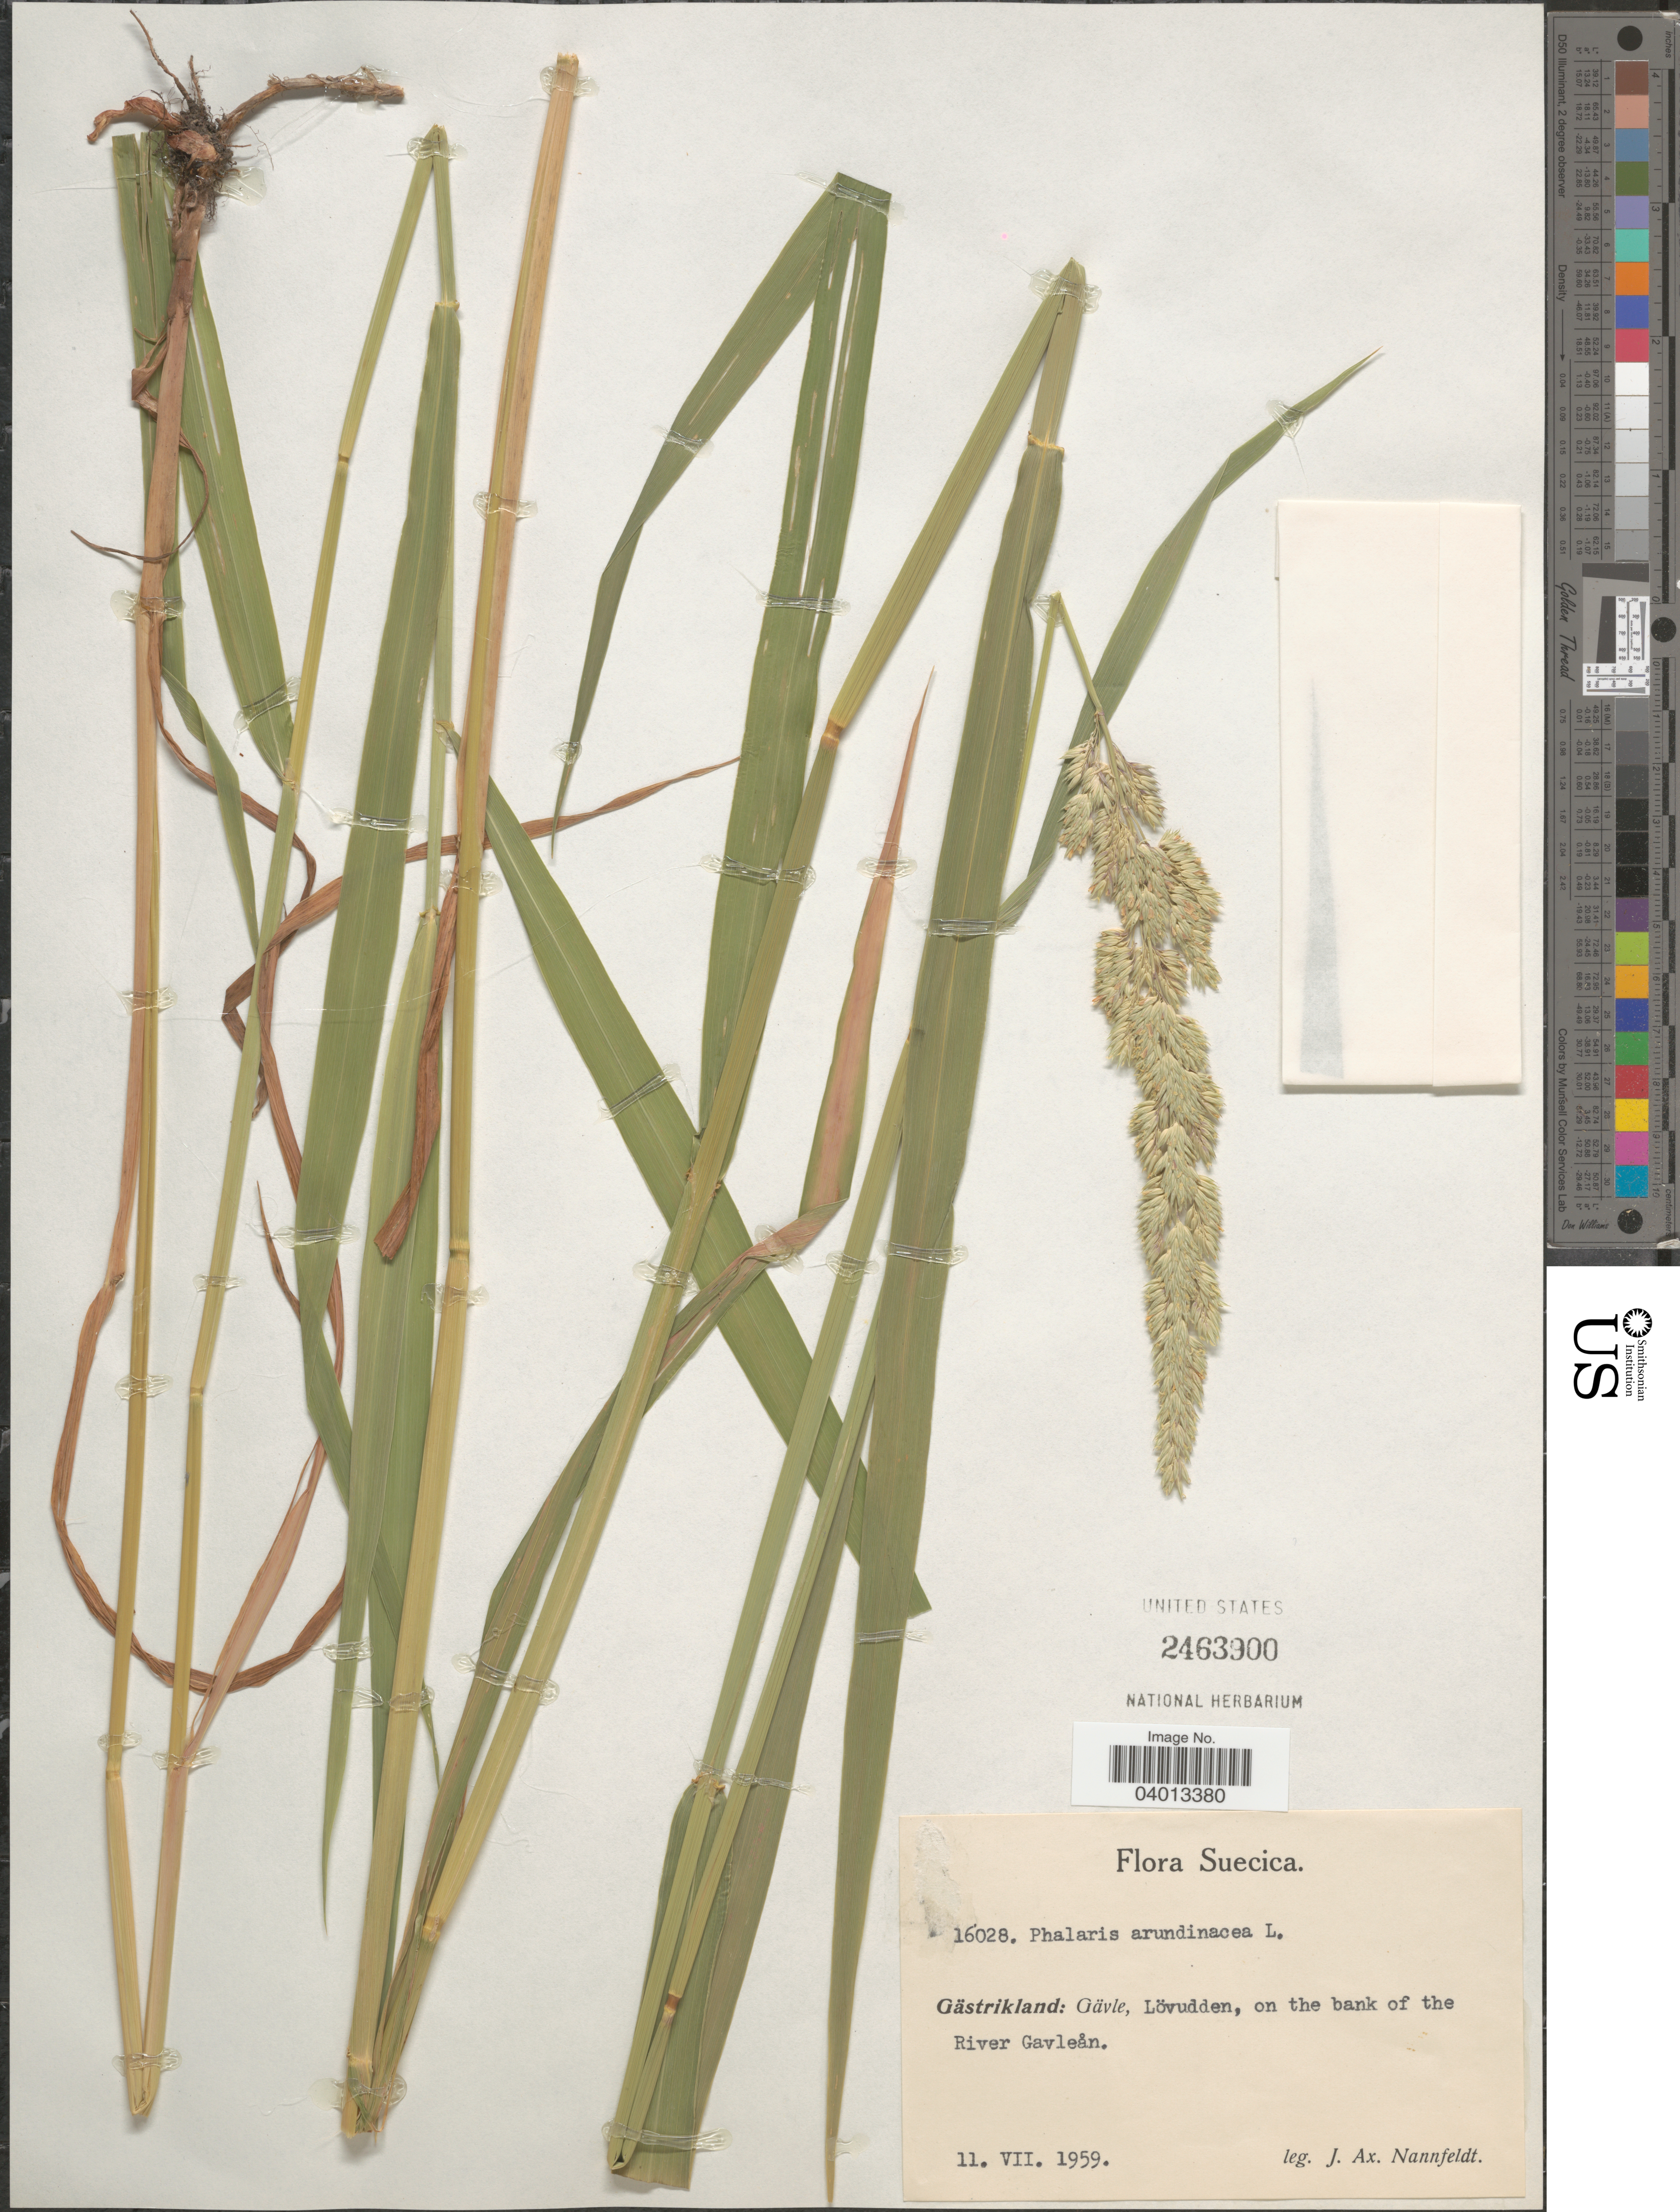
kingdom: Plantae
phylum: Tracheophyta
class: Liliopsida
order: Poales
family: Poaceae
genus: Phalaris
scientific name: Phalaris arundinacea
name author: L.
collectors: J. Nannfeldt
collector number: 16028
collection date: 1959-07-11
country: Sweden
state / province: Gavleborg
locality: Suecica. Gästrikland: Gävle, Lövudden, on the bank of the River Gavleån.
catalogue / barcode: US 2463900